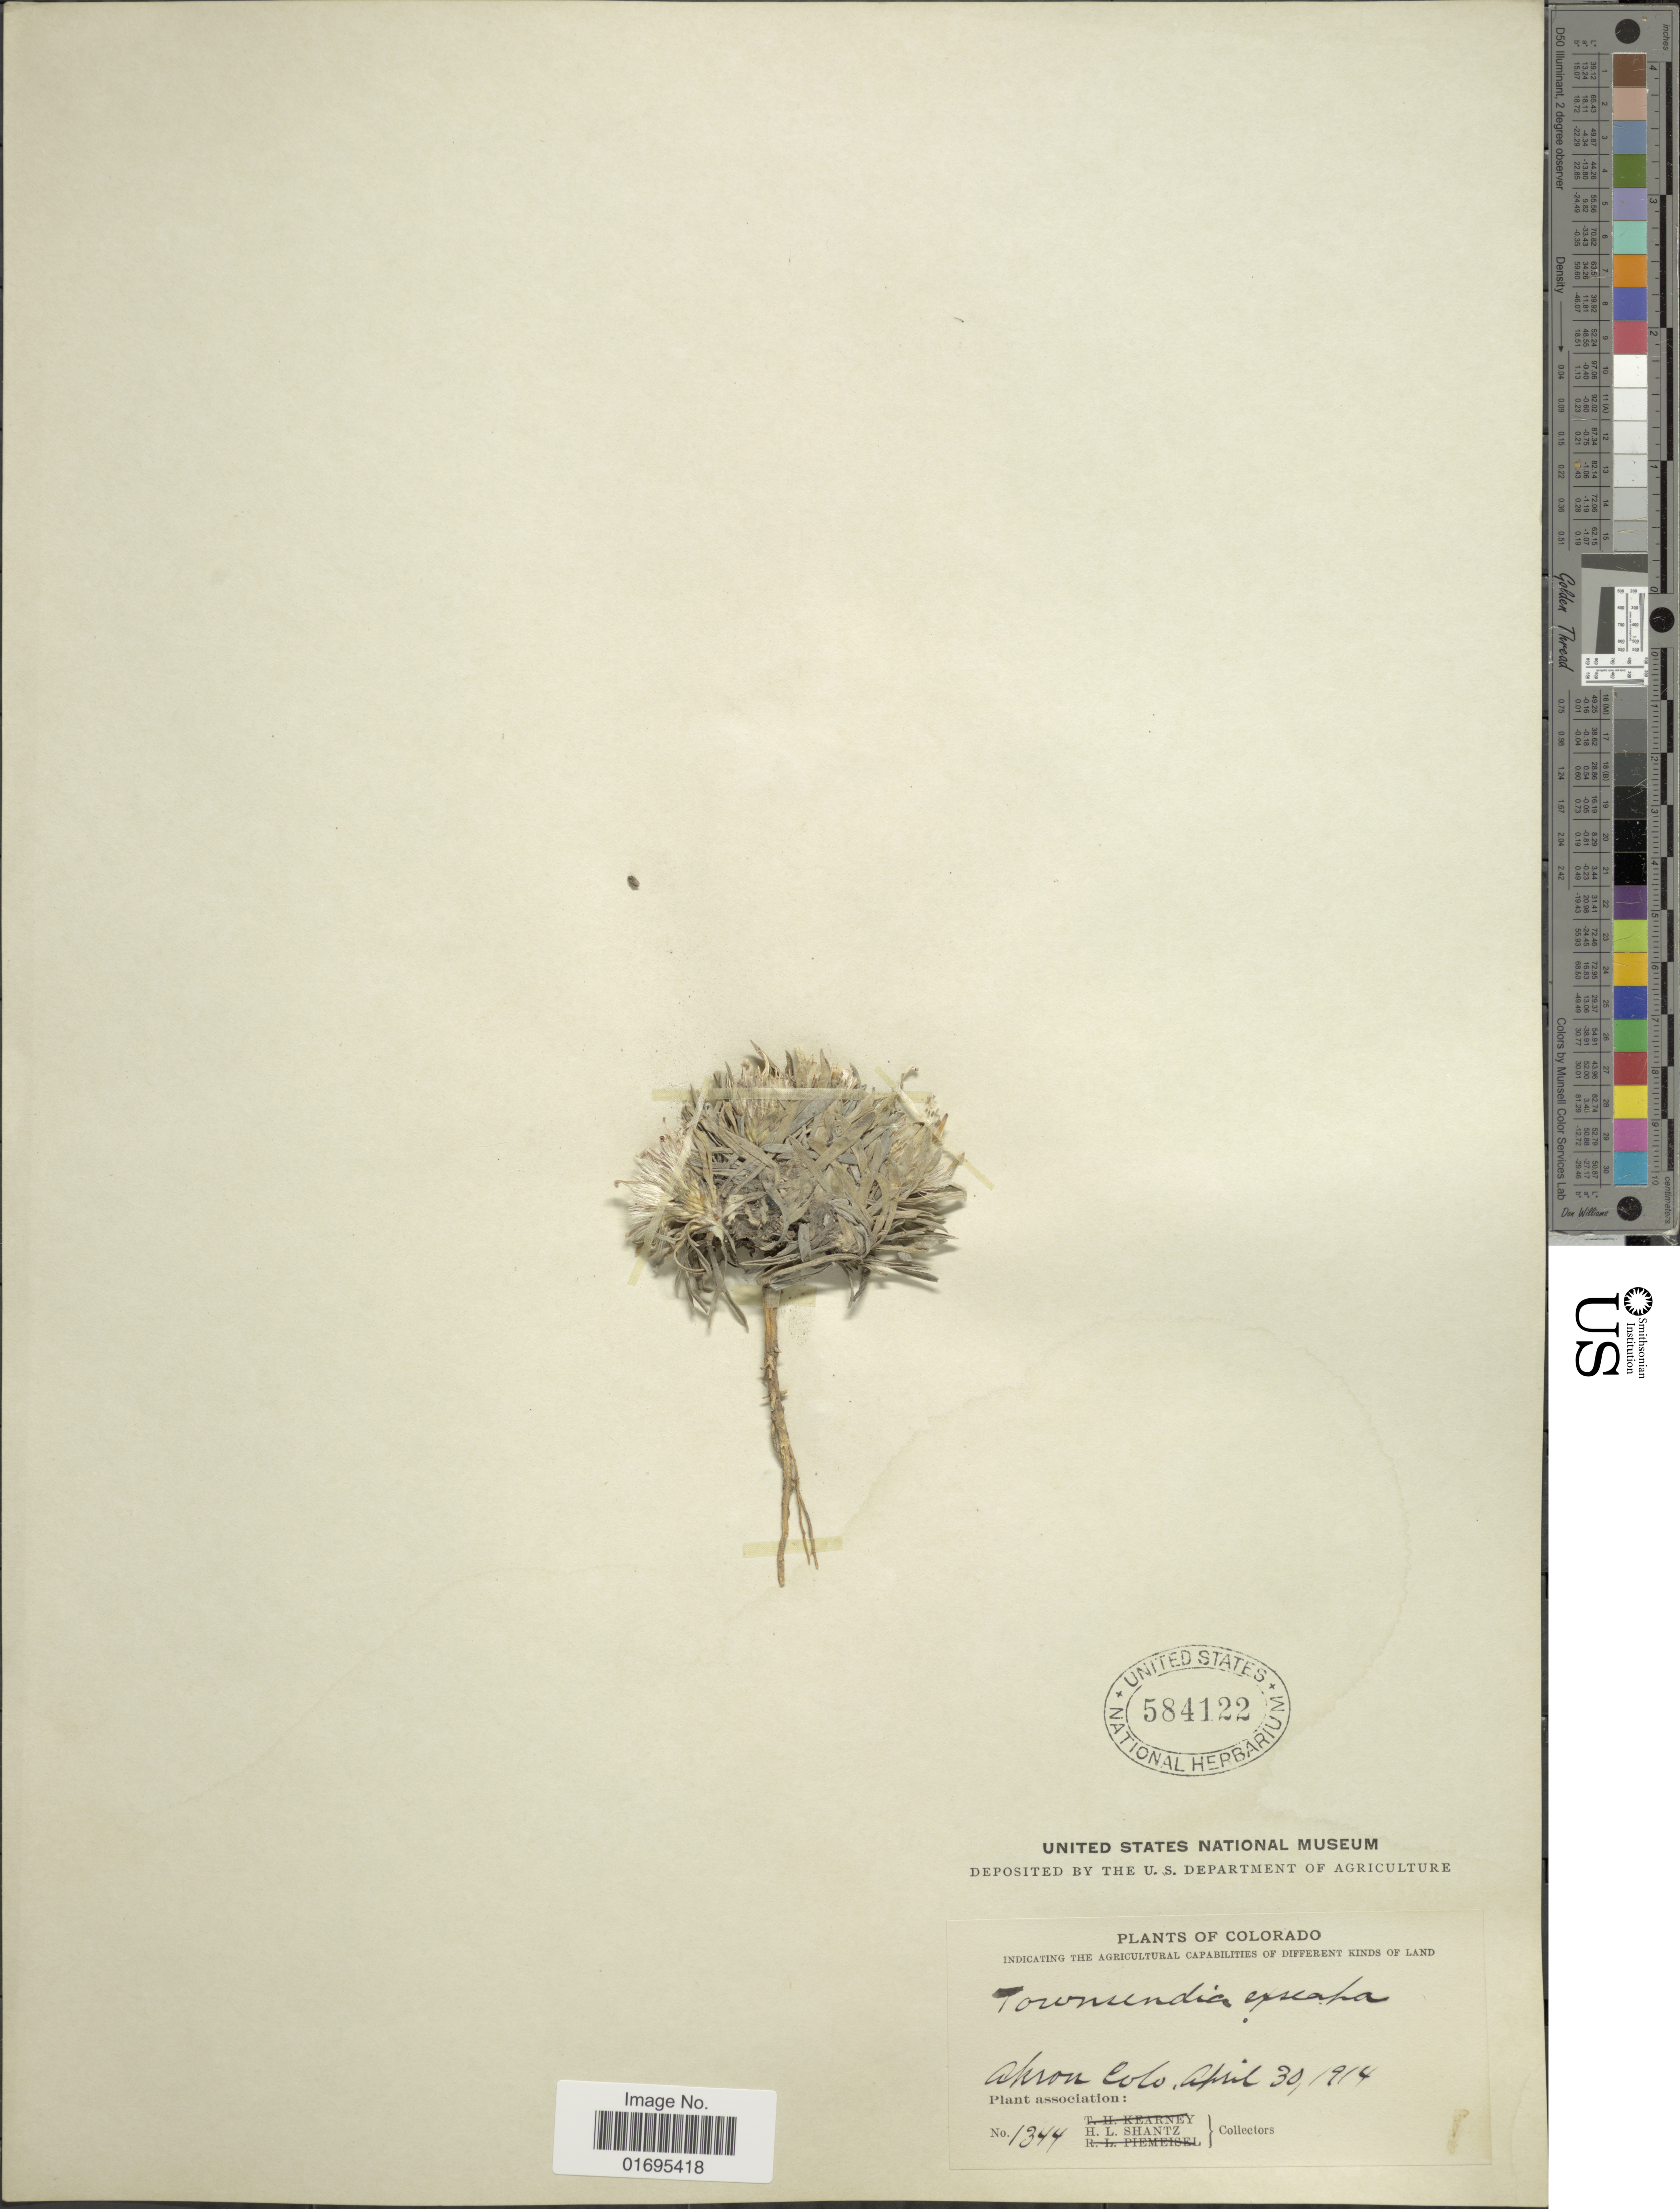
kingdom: Plantae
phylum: Tracheophyta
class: Magnoliopsida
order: Asterales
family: Asteraceae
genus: Townsendia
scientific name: Townsendia exscapa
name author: (Richardson) Porter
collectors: H. Shanty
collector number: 1344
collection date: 1914-04-30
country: United States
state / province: Colorado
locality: Akron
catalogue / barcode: US 584122